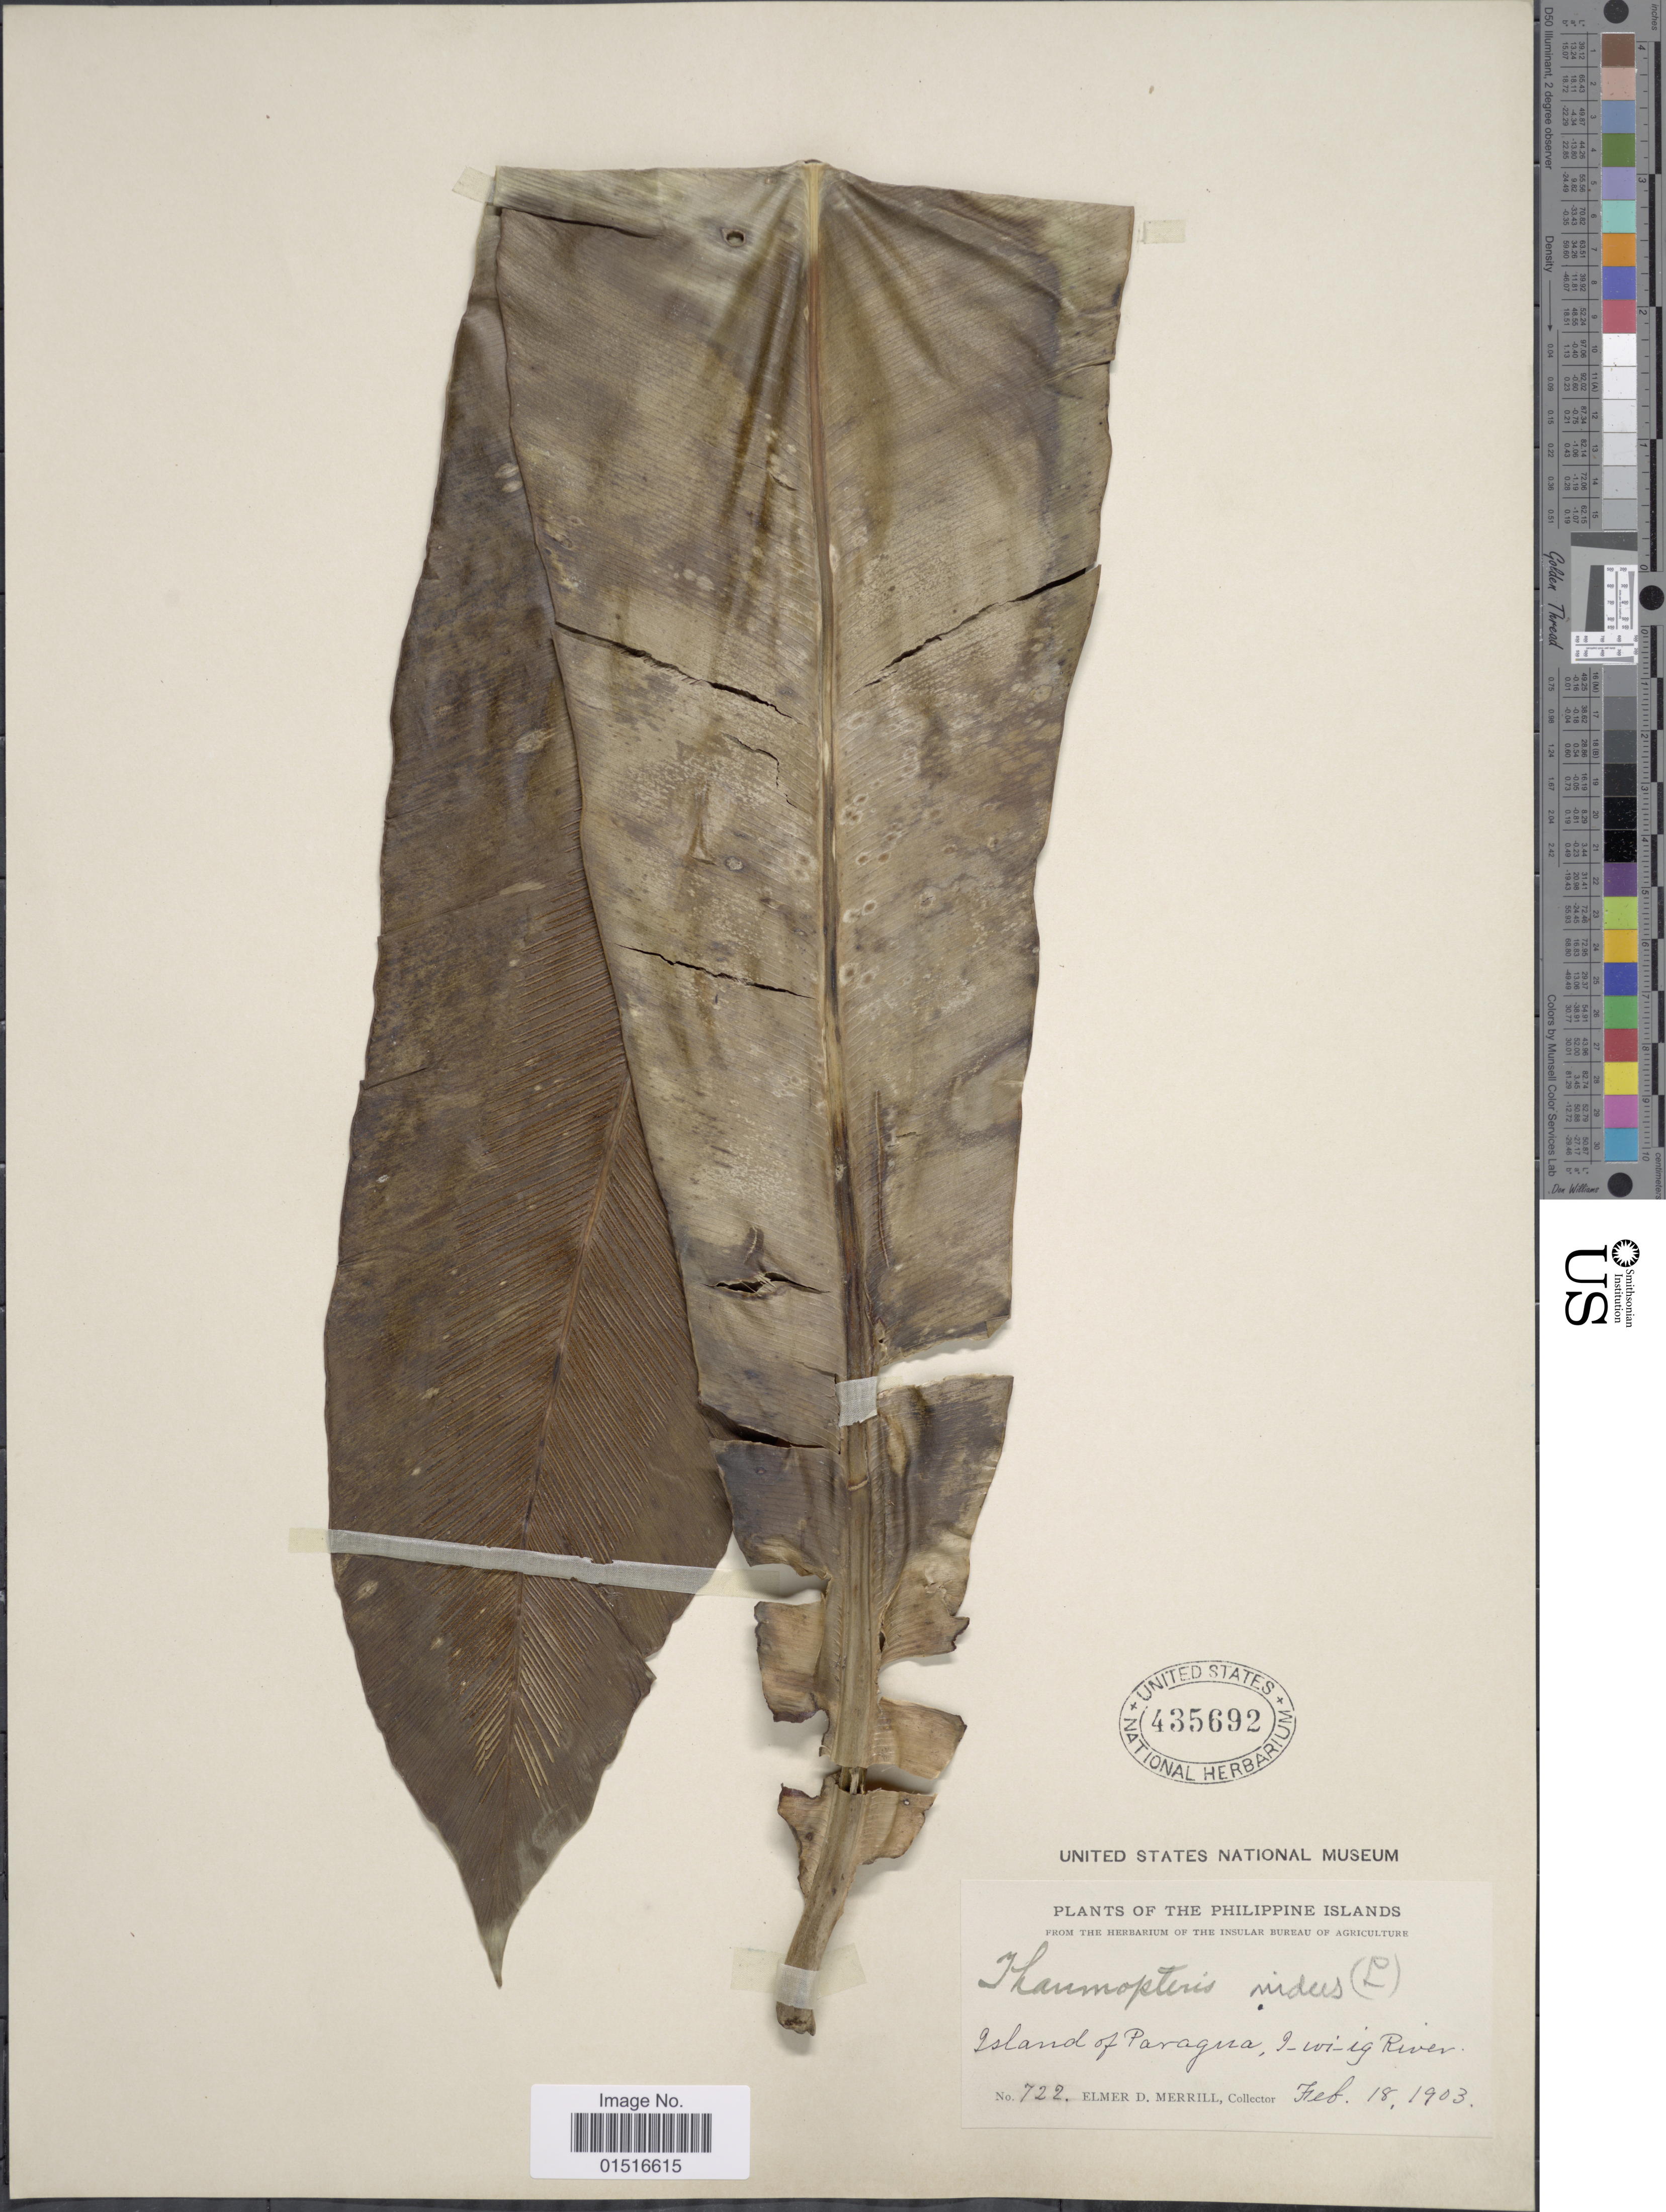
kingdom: Plantae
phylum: Tracheophyta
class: Polypodiopsida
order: Polypodiales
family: Aspleniaceae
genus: Asplenium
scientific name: Asplenium nidus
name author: L.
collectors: E. D. Merrill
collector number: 722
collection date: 1903-02-18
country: Philippines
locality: Philippine Islands, Island of Paragua, I-wi-ig River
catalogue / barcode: US 435692